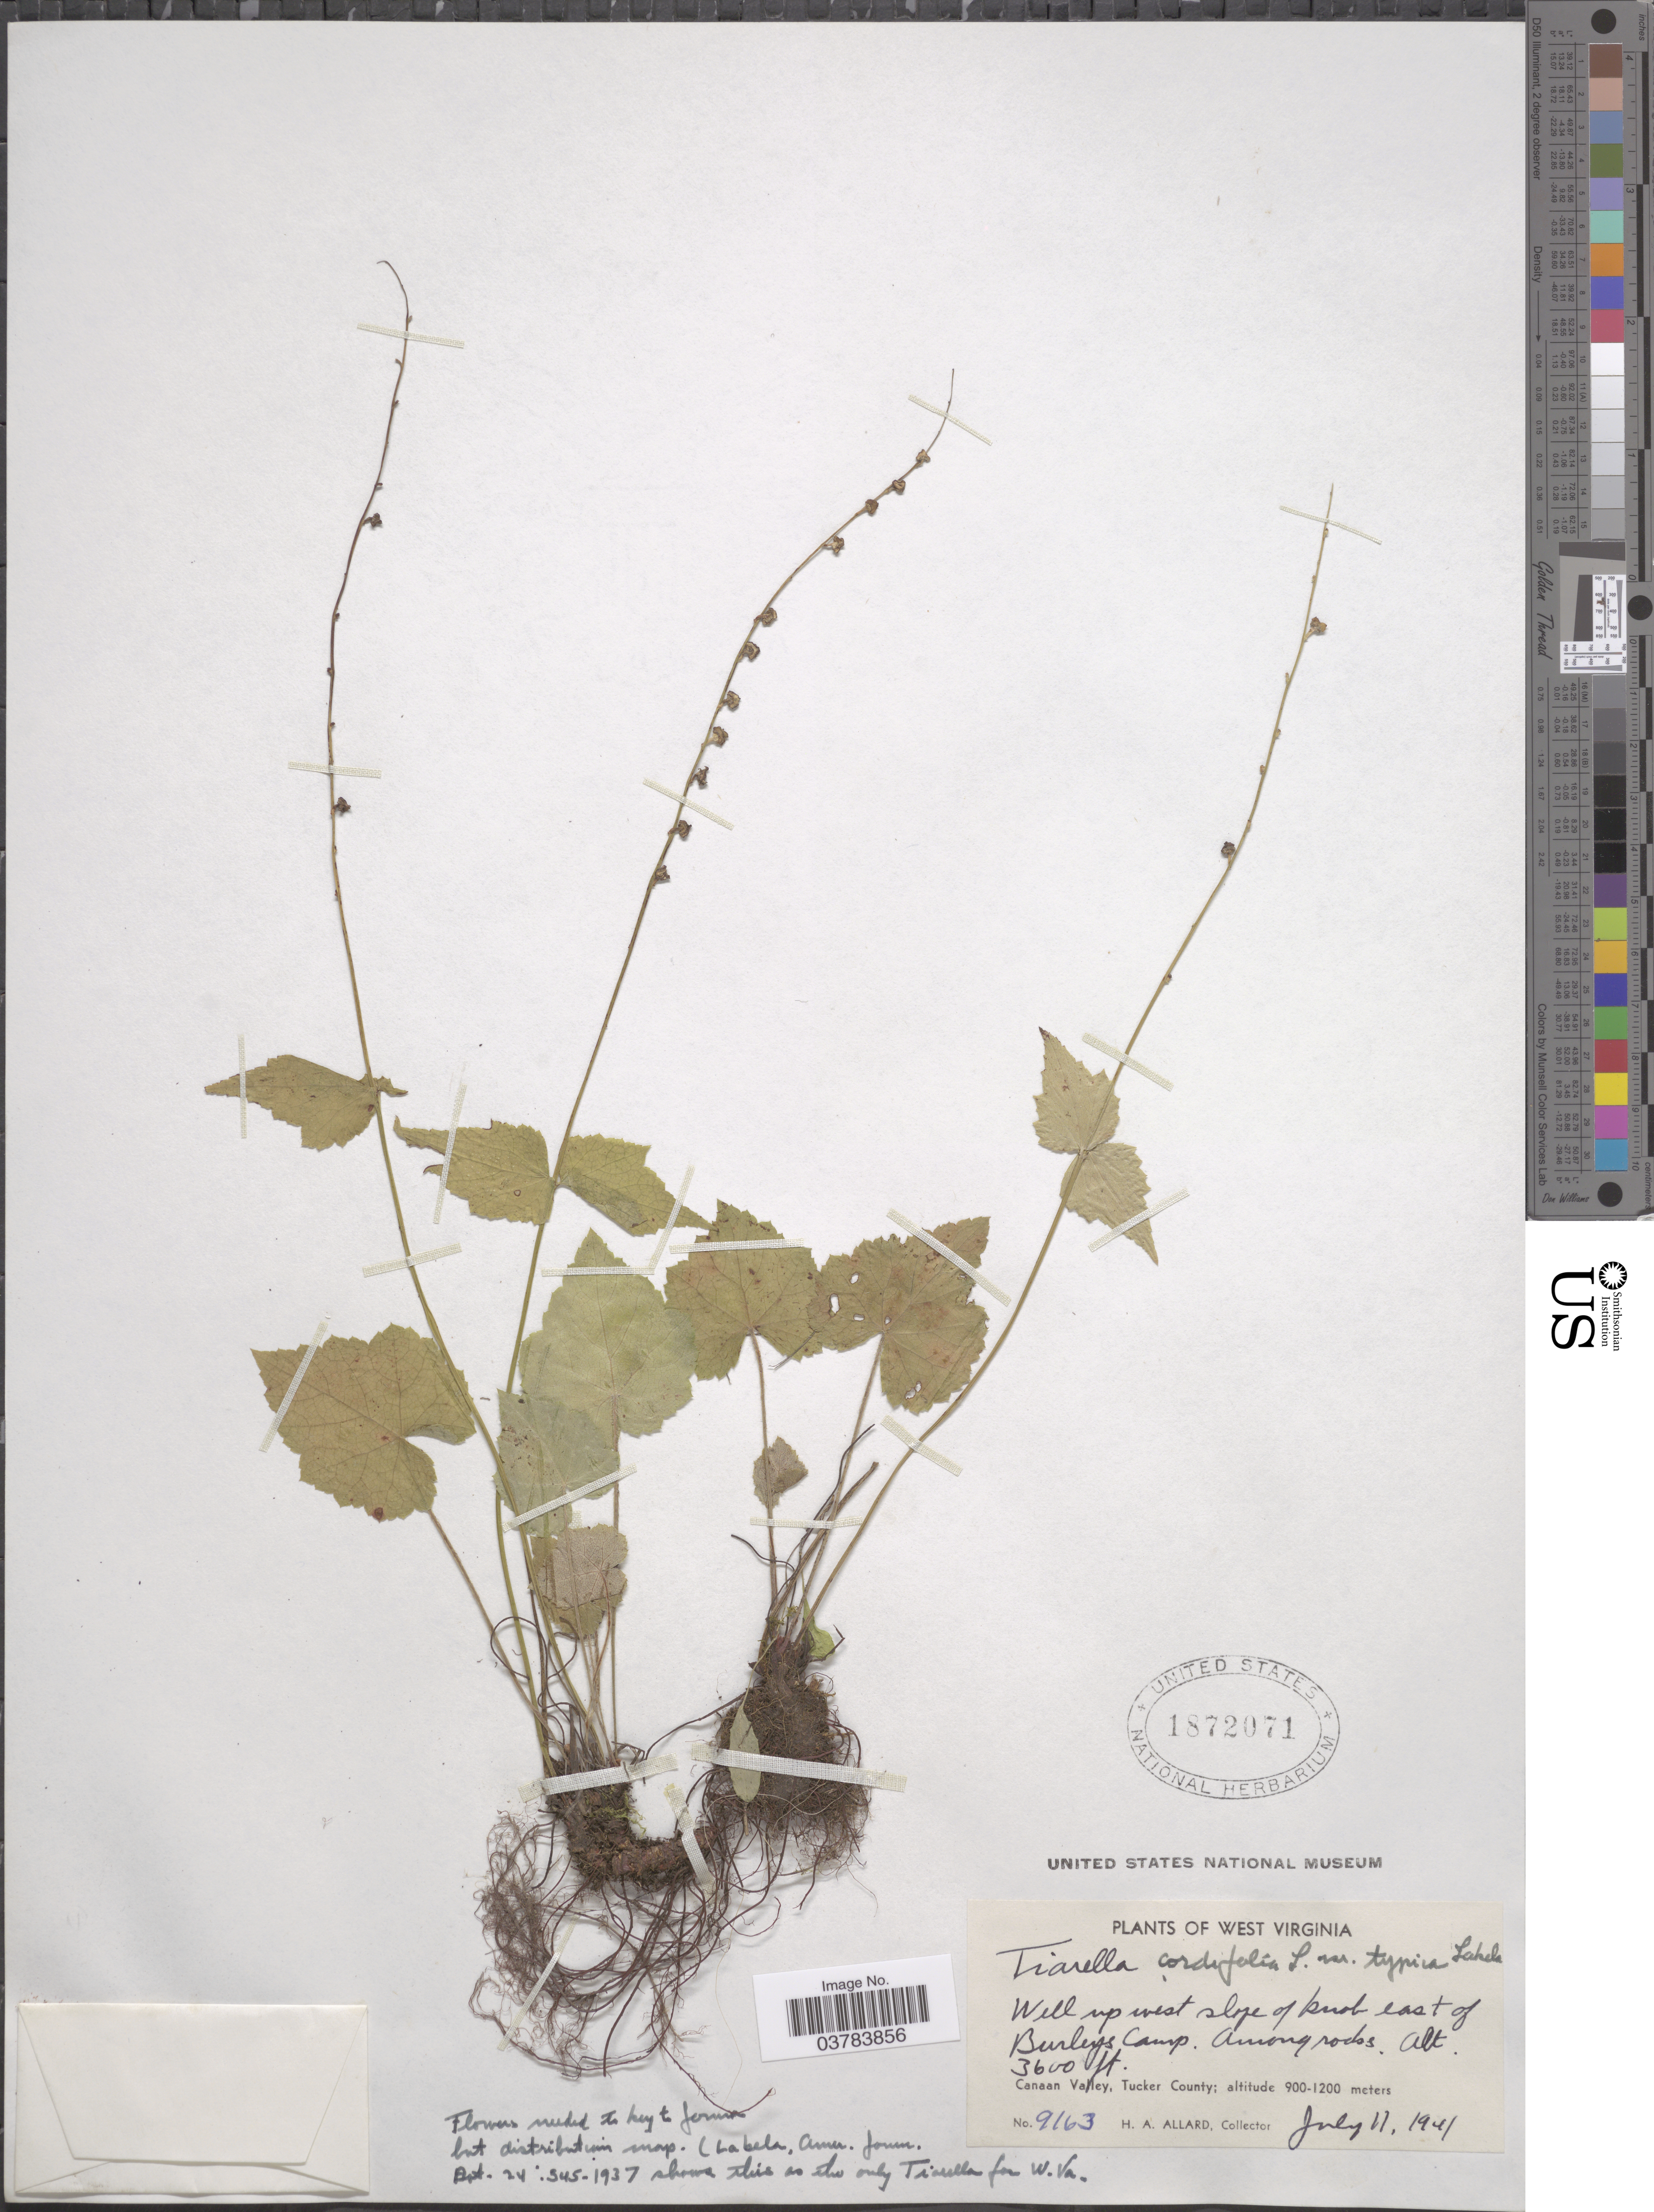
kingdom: Plantae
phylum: Tracheophyta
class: Magnoliopsida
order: Saxifragales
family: Saxifragaceae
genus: Tiarella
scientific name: Tiarella cordifolia var. typica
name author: Lakela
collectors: H. A. Allard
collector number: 9163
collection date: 1941-07-11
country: United States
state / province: West Virginia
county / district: Tucker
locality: Well up west slope of knob east of Burleys Camp. Canaan Valley, Tucker County.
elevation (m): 900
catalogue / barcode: US 1872071